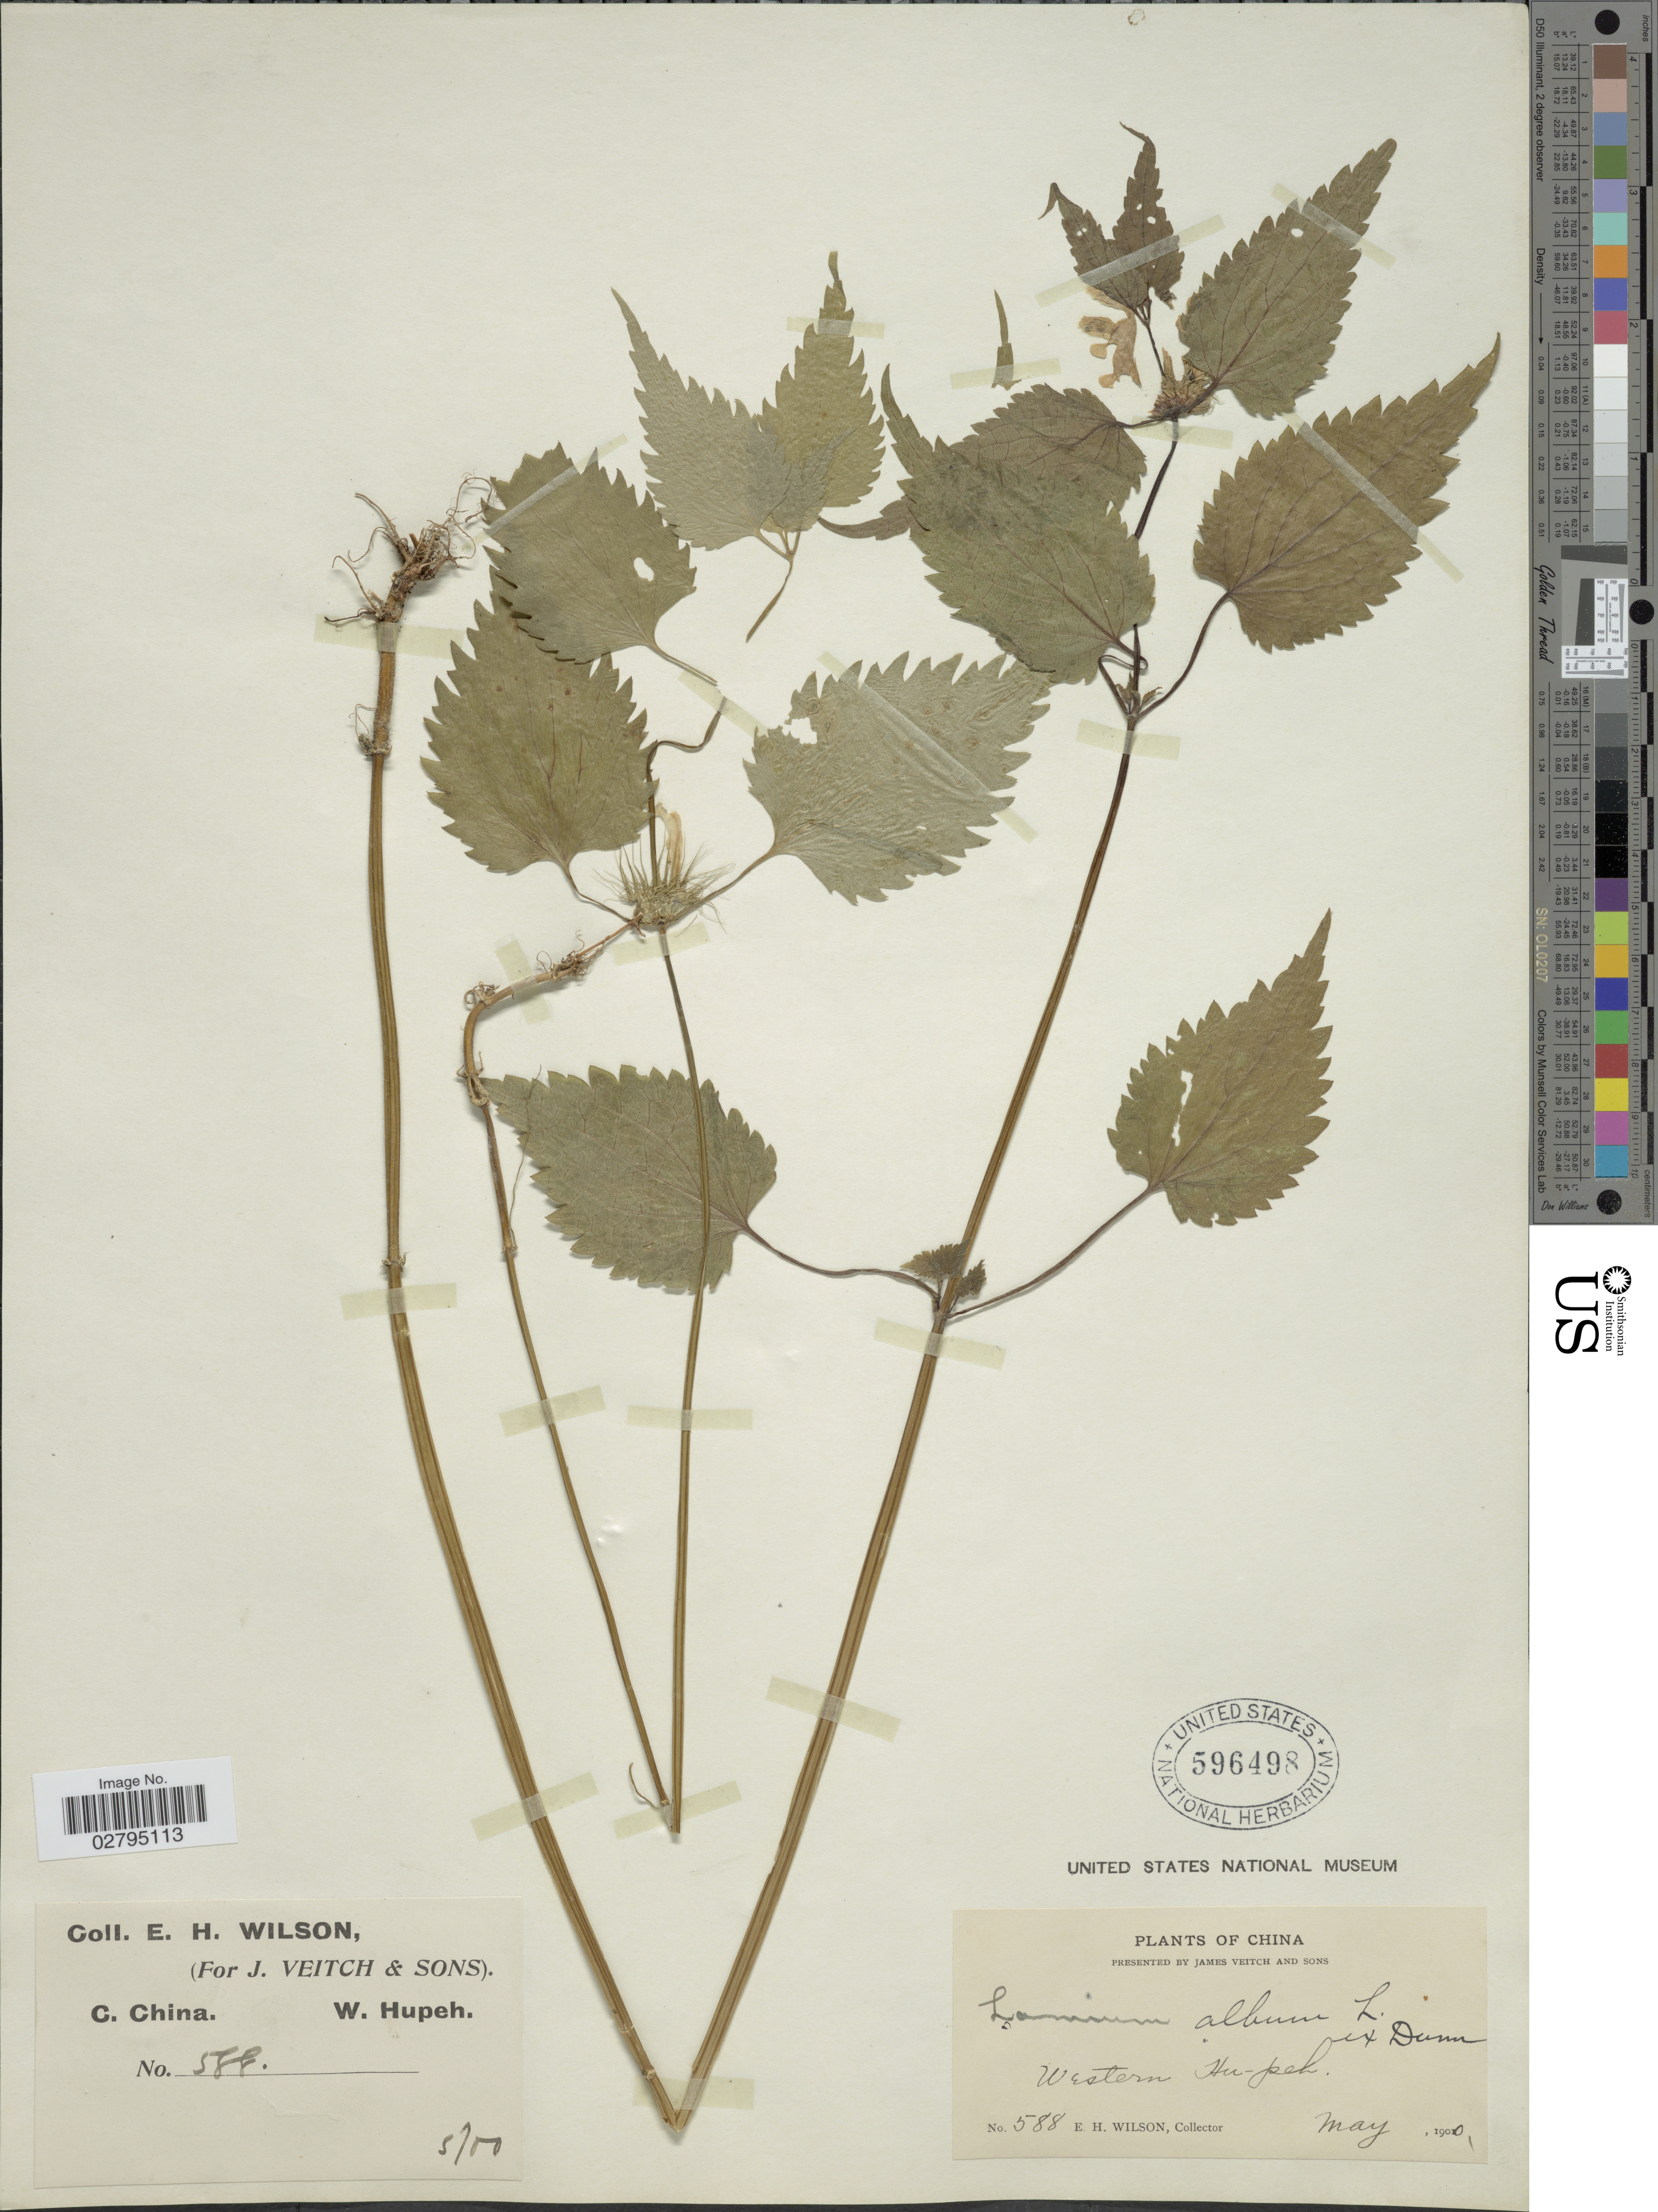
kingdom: Plantae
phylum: Tracheophyta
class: Magnoliopsida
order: Lamiales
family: Lamiaceae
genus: Lamium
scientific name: Lamium album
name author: L.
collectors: E. Wilson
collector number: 588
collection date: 1900-05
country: China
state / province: Hubei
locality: C. China. W. Hupeh. Western Hu-peh.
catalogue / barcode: US 596498